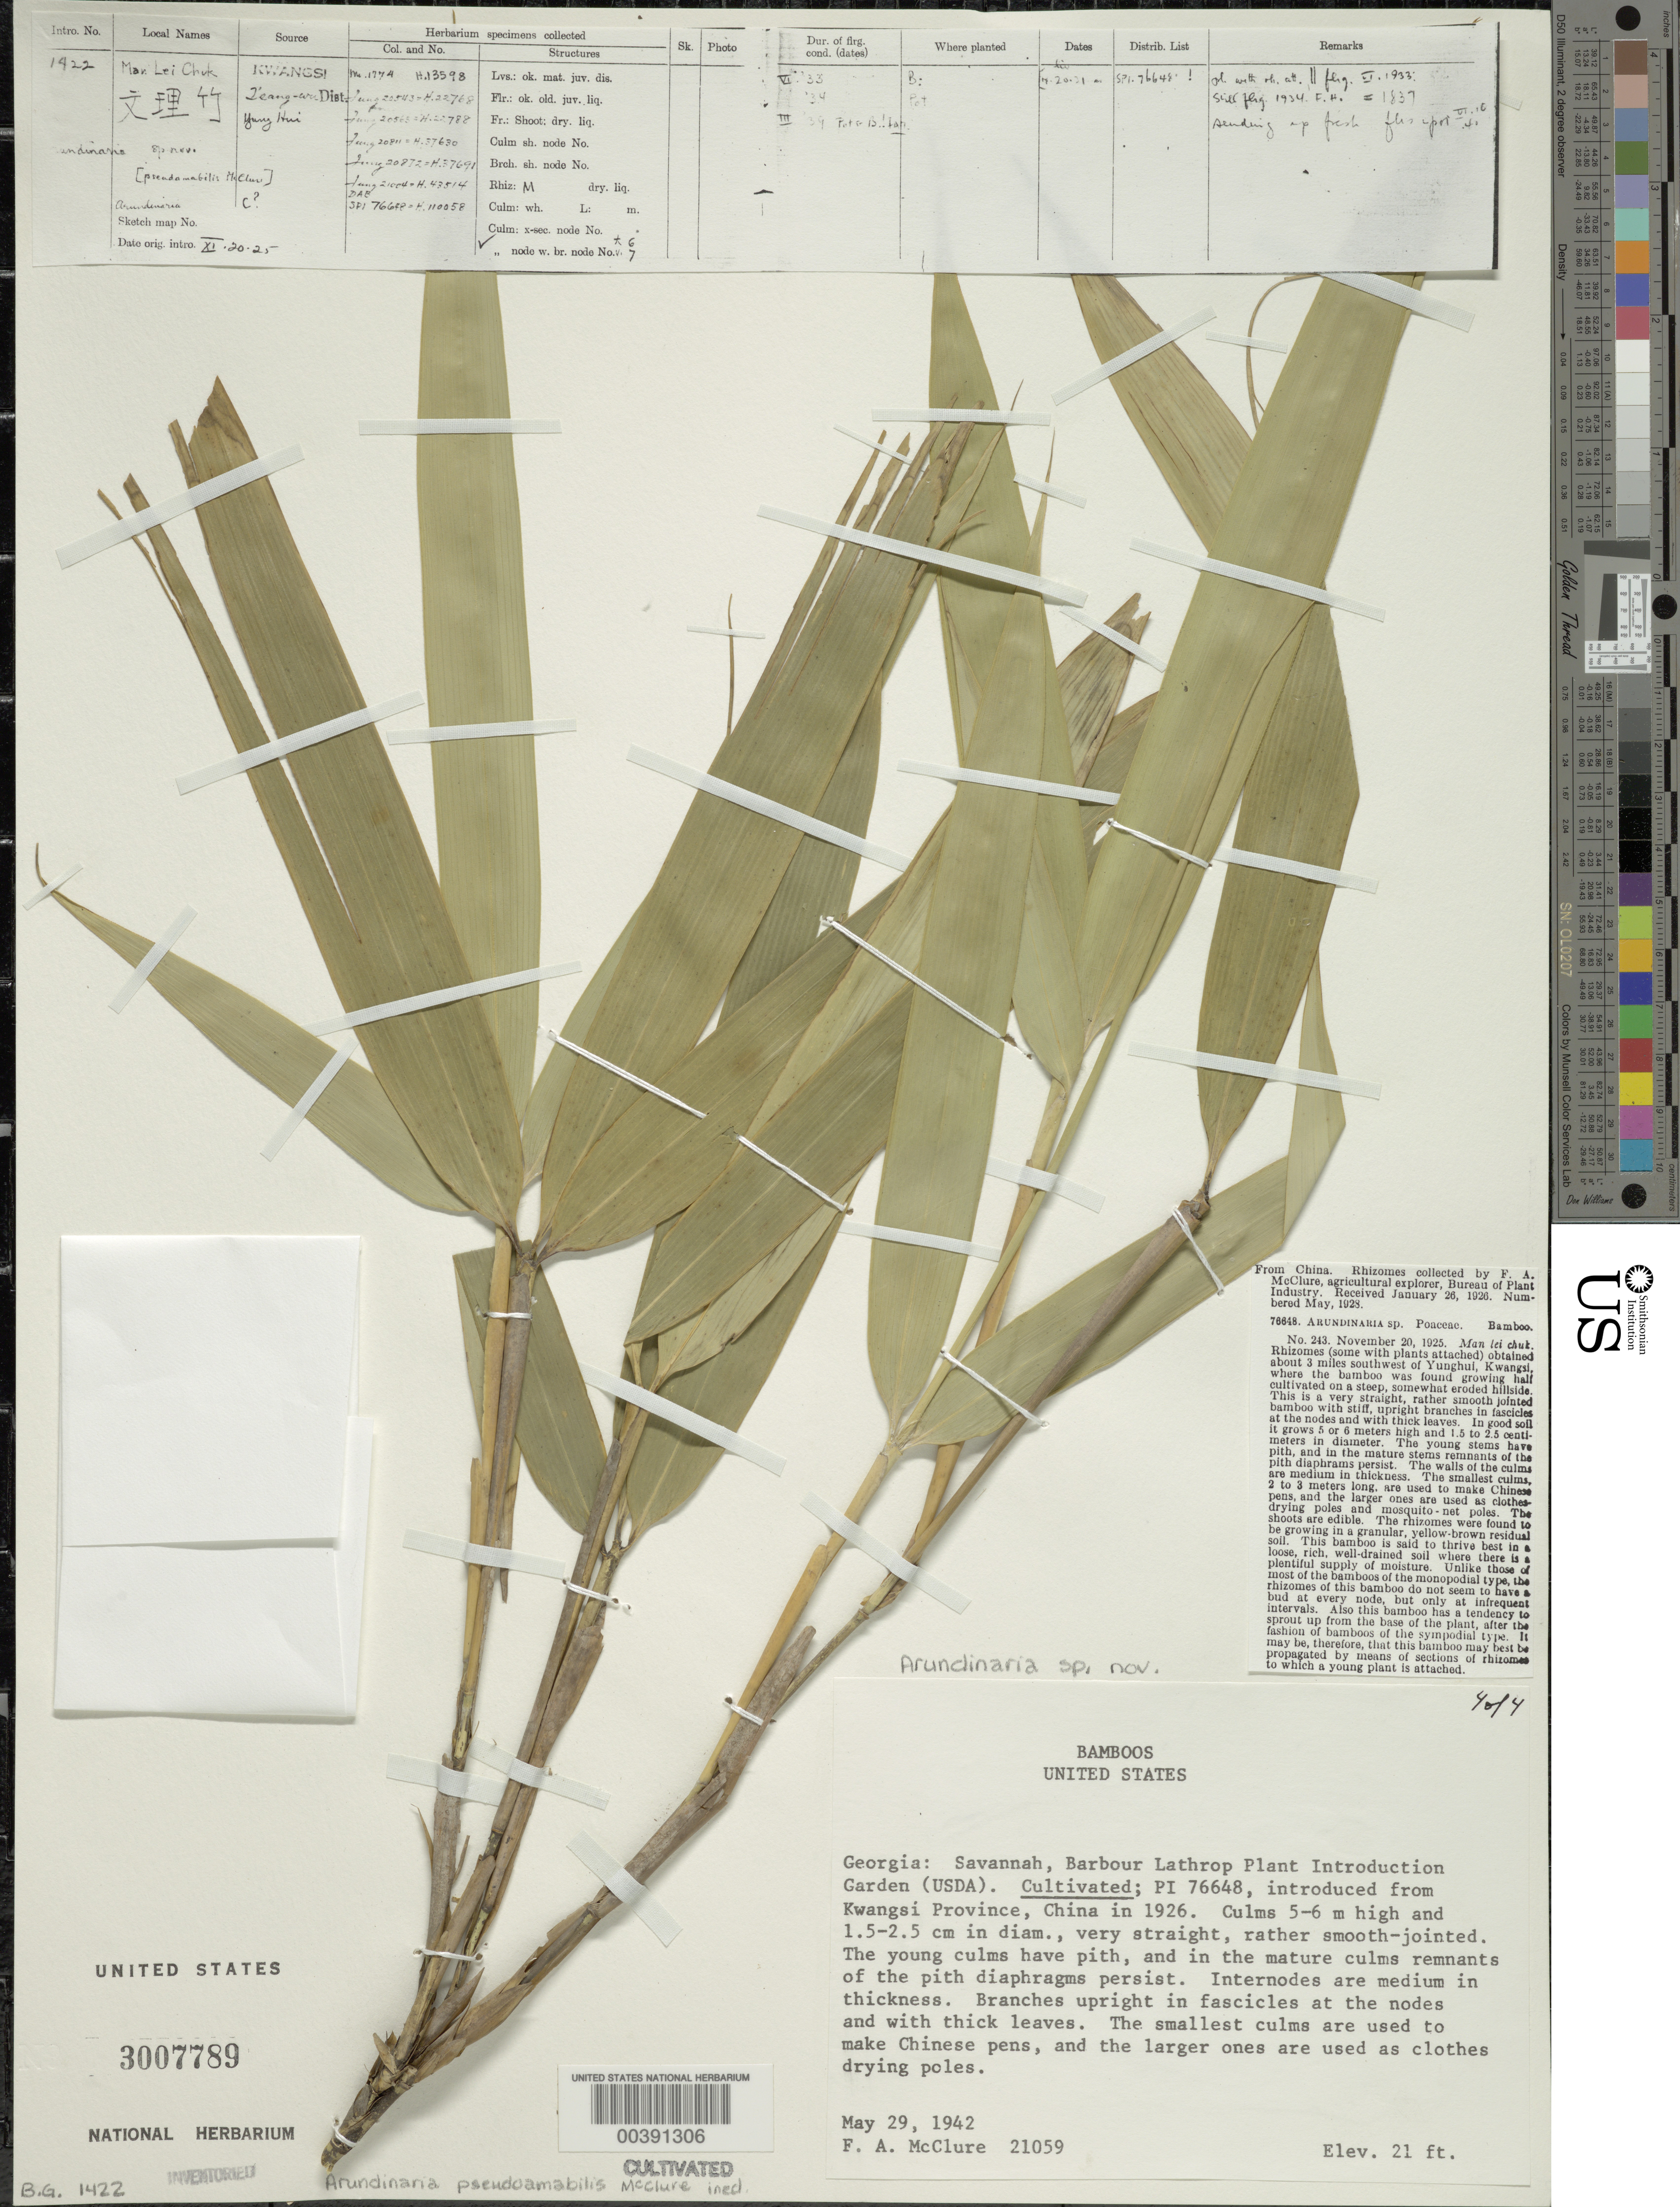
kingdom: Plantae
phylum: Tracheophyta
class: Liliopsida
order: Poales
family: Poaceae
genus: Arundinaria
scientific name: Arundinaria sp.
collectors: F. A. McClure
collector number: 21059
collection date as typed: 29 May 1942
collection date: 1942-05-29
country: United States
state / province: Georgia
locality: Savannah, barbour lathrop pi garden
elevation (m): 6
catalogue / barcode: US 3007789